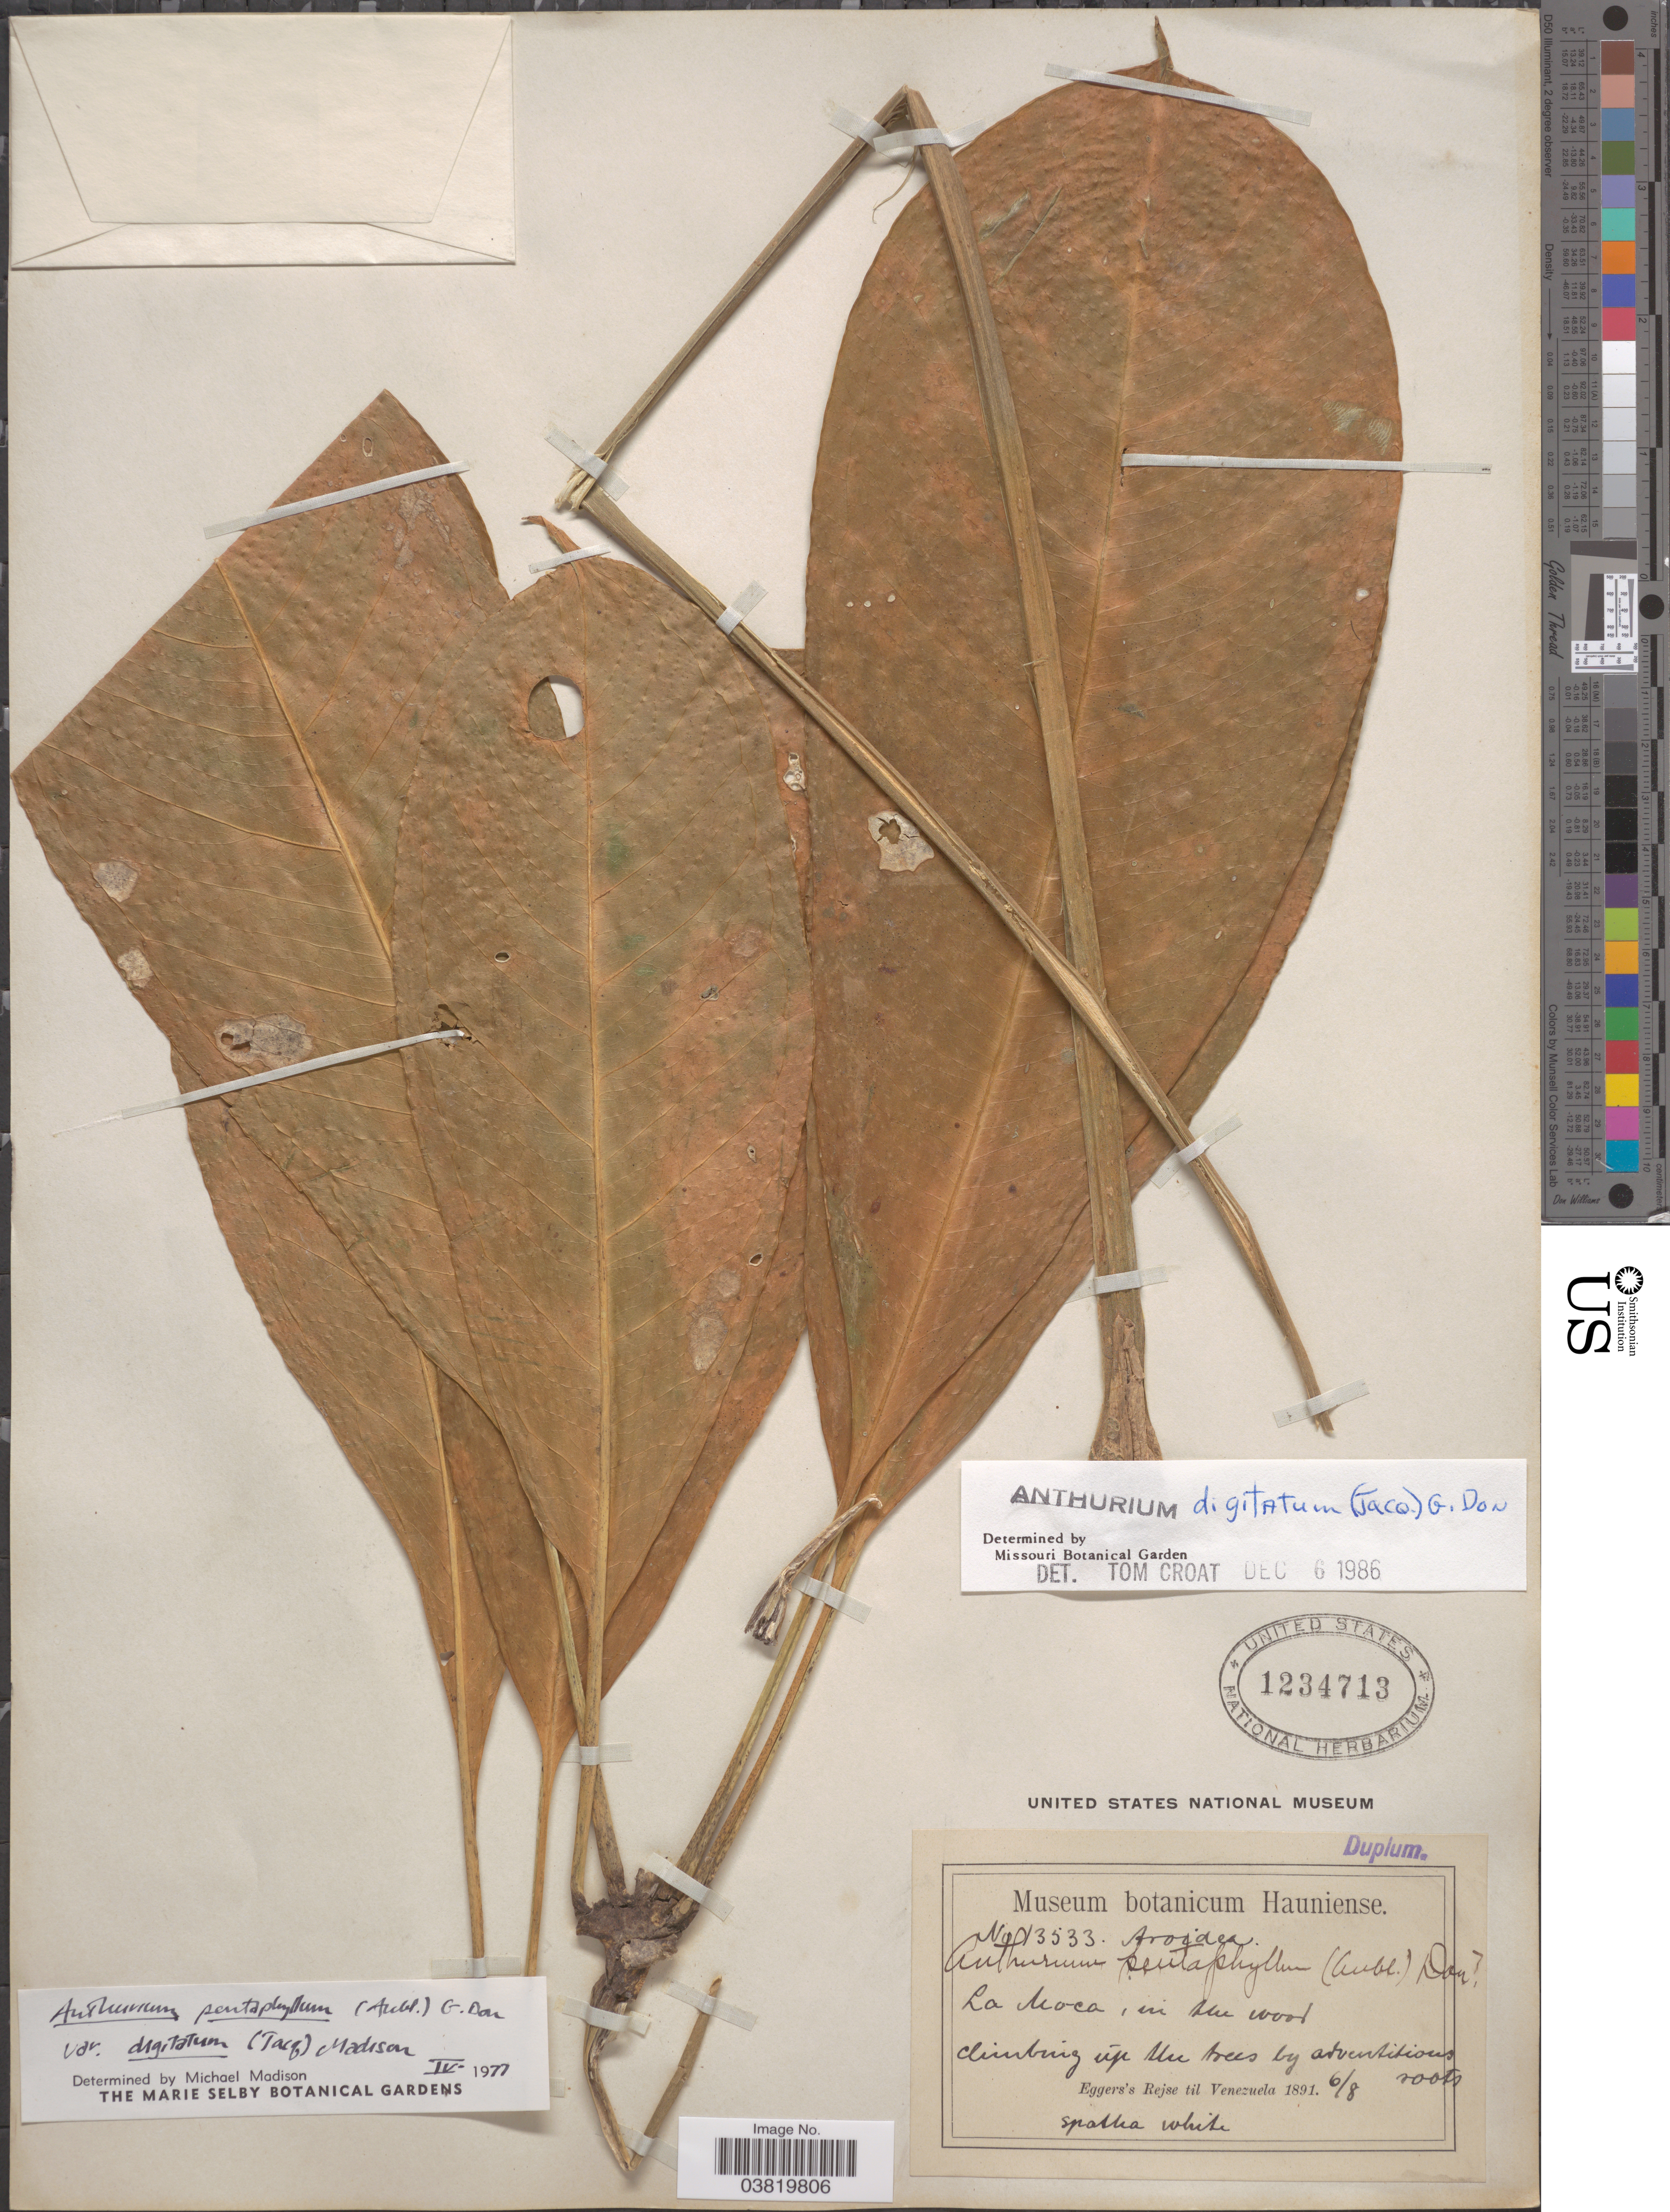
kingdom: Plantae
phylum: Tracheophyta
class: Liliopsida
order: Alismatales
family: Araceae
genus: Anthurium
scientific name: Anthurium digitatum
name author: (Jacq.) G. Don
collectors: -. Eggers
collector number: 13533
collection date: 1891-06-08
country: Puerto Rico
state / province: Moca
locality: La Moca, in the wood.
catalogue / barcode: US 1234713